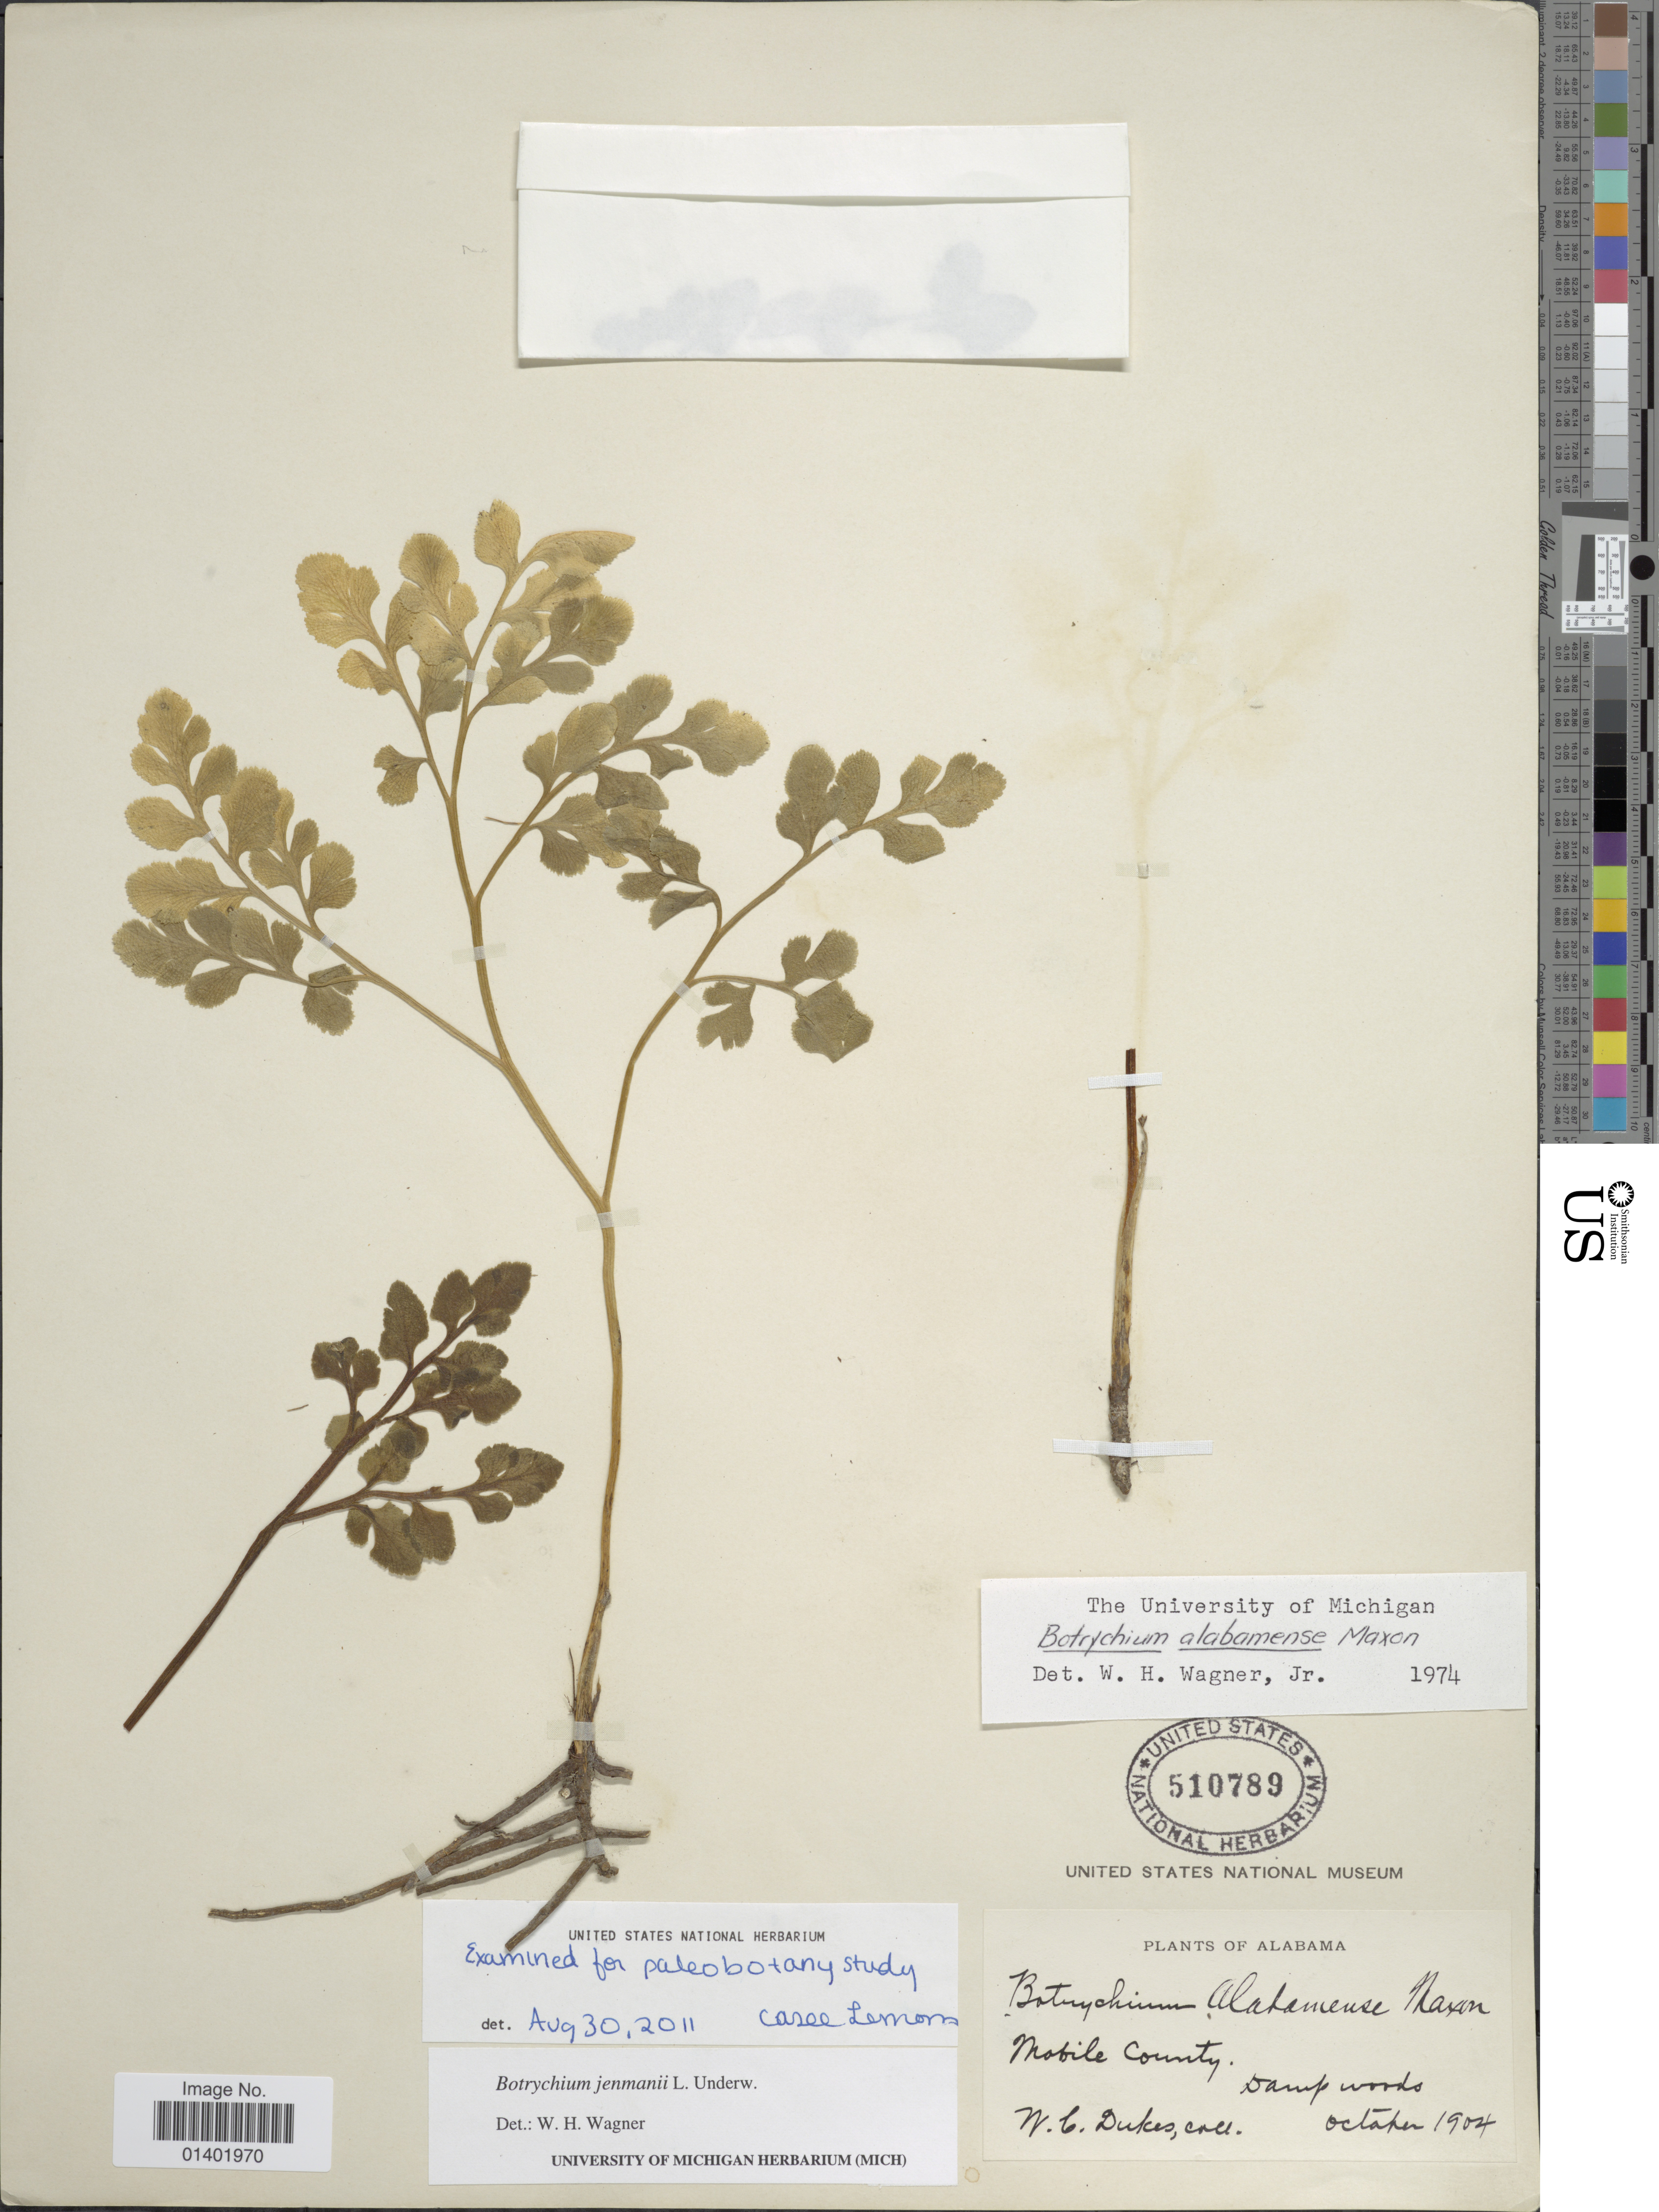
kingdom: Plantae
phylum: Tracheophyta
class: Polypodiopsida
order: Ophioglossales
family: Ophioglossaceae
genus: Botrychium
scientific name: Botrychium jenmanii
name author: Underw.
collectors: W. C. Dukes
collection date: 1904-10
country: United States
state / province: Alabama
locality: Mobiel County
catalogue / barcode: US 510789